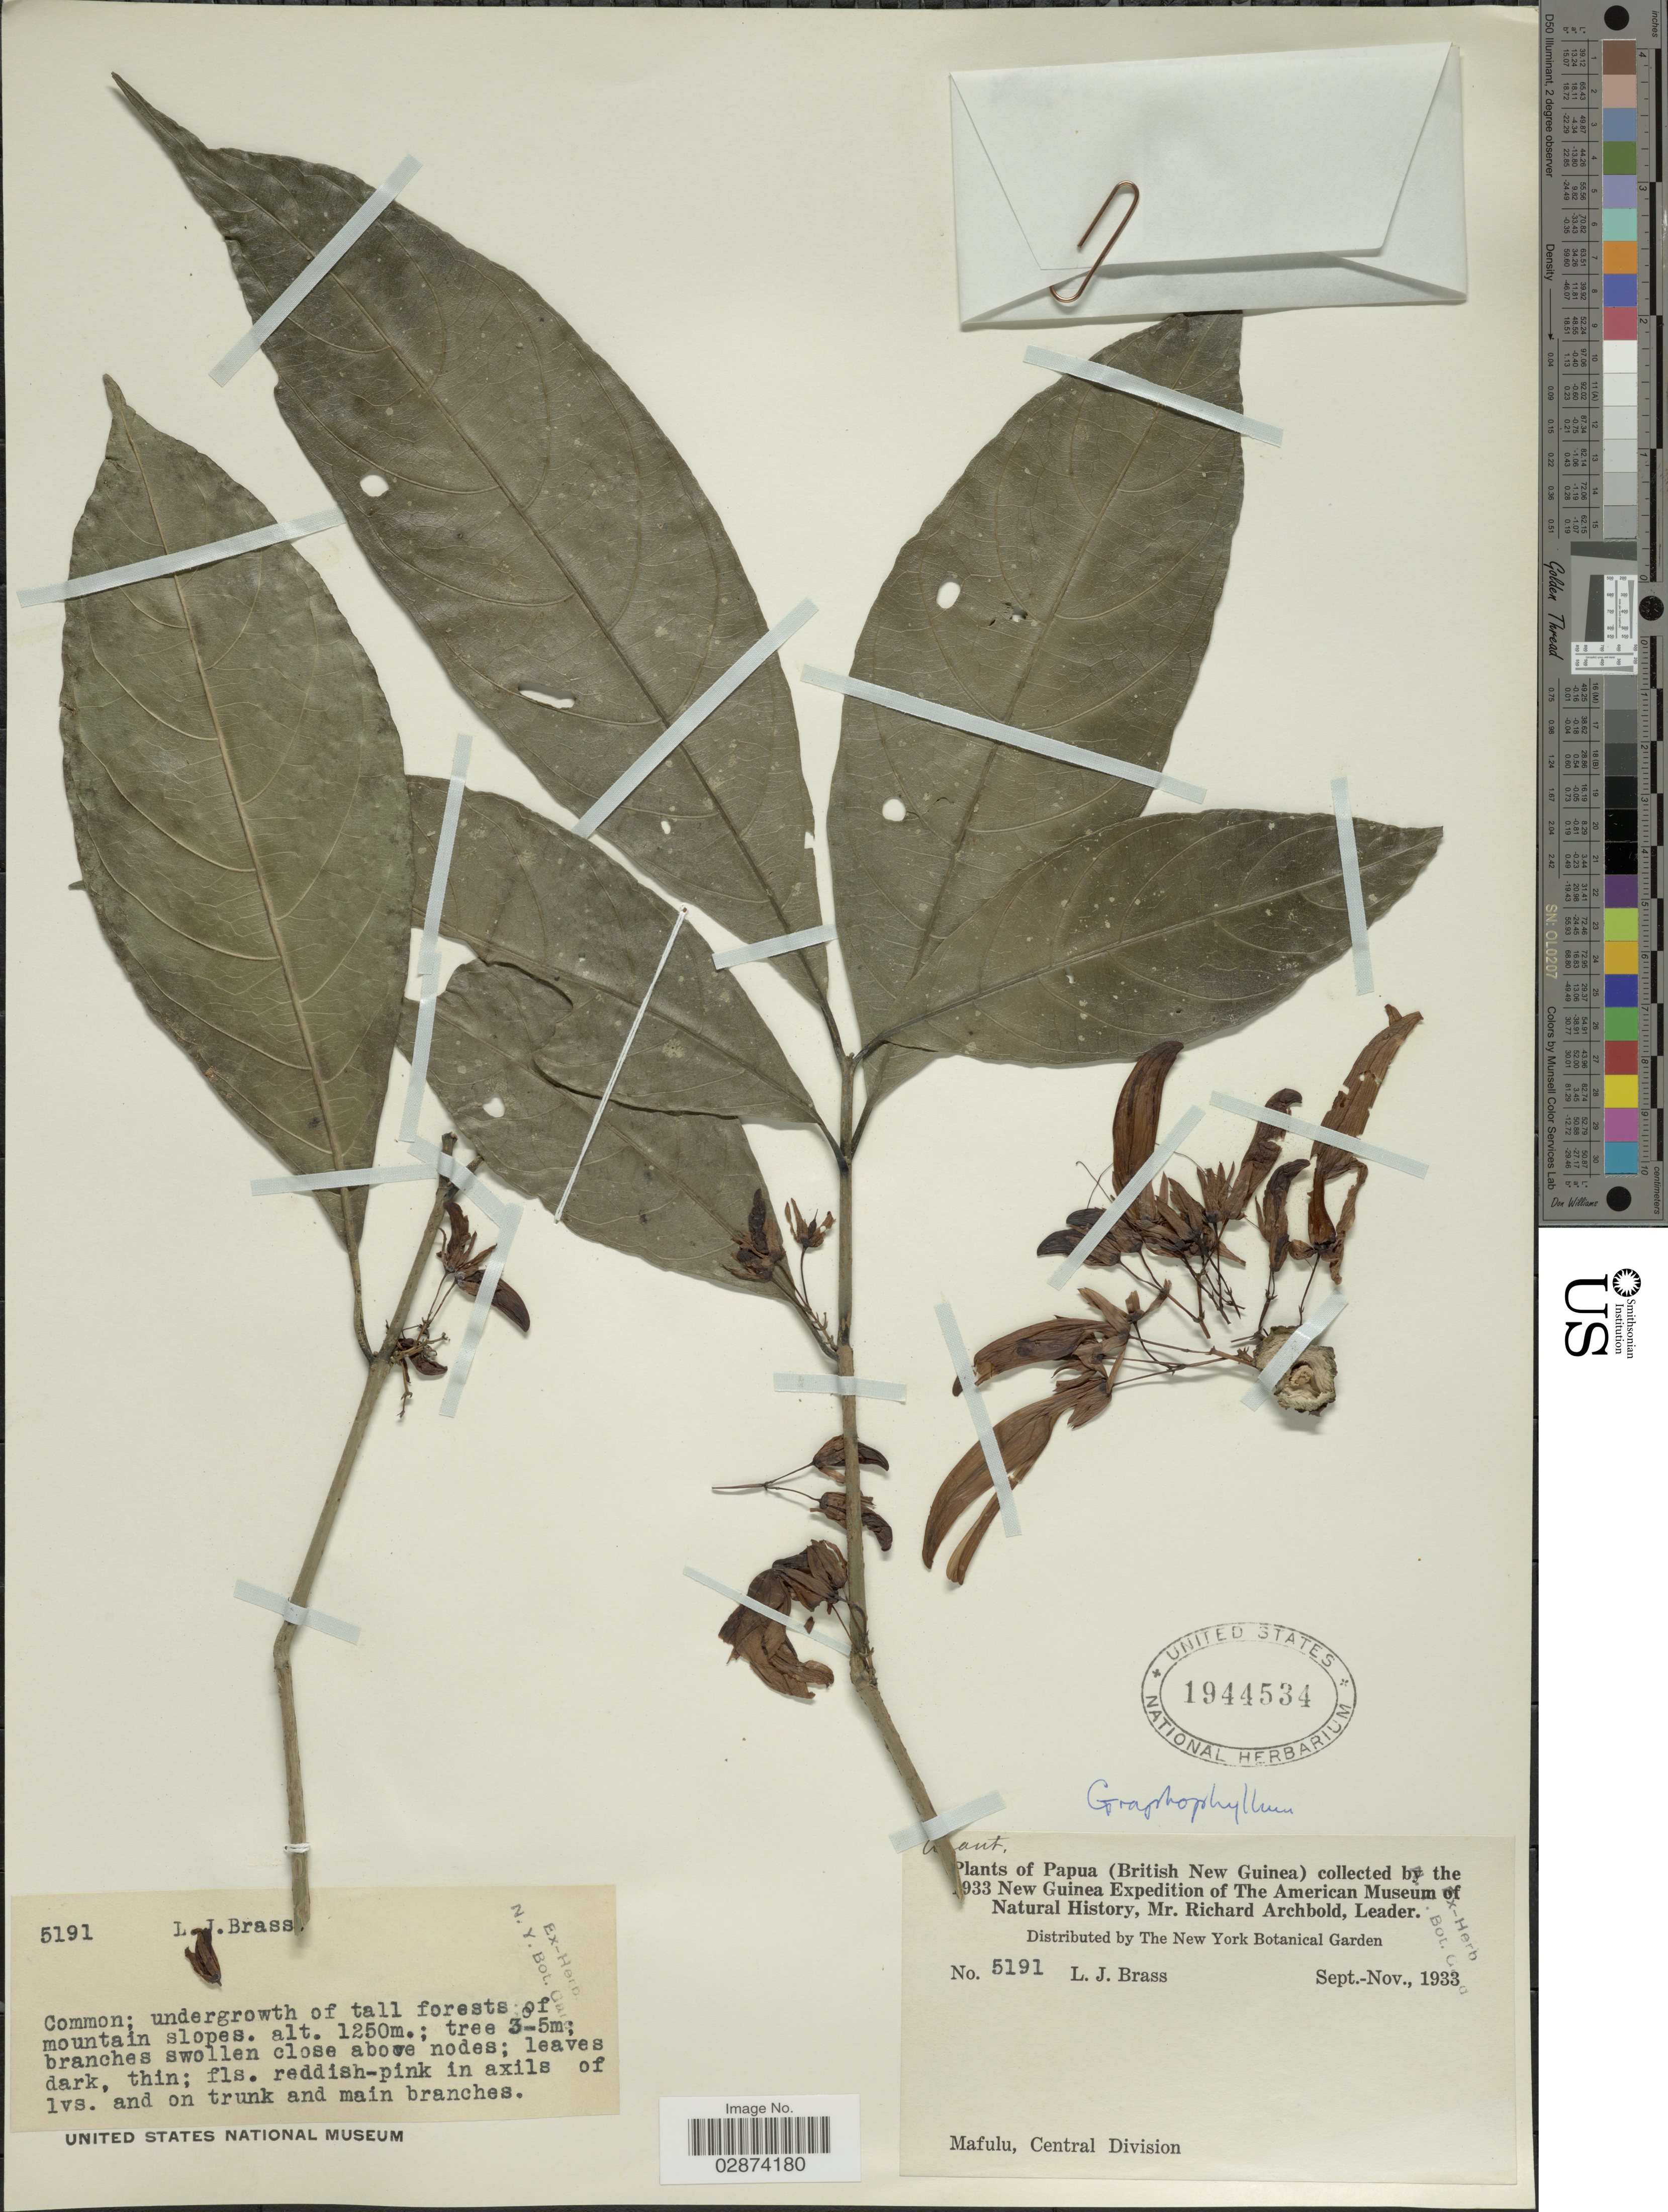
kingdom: Plantae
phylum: Tracheophyta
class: Magnoliopsida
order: Lamiales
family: Acanthaceae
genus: Calycacanthus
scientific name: Calycacanthus sp.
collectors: L. J. Brass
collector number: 5191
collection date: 1933-09/1933-11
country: Papua New Guinea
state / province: Central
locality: Papua. (British New Guinea). Mafulu, Central Division.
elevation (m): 1250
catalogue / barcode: US 1944534